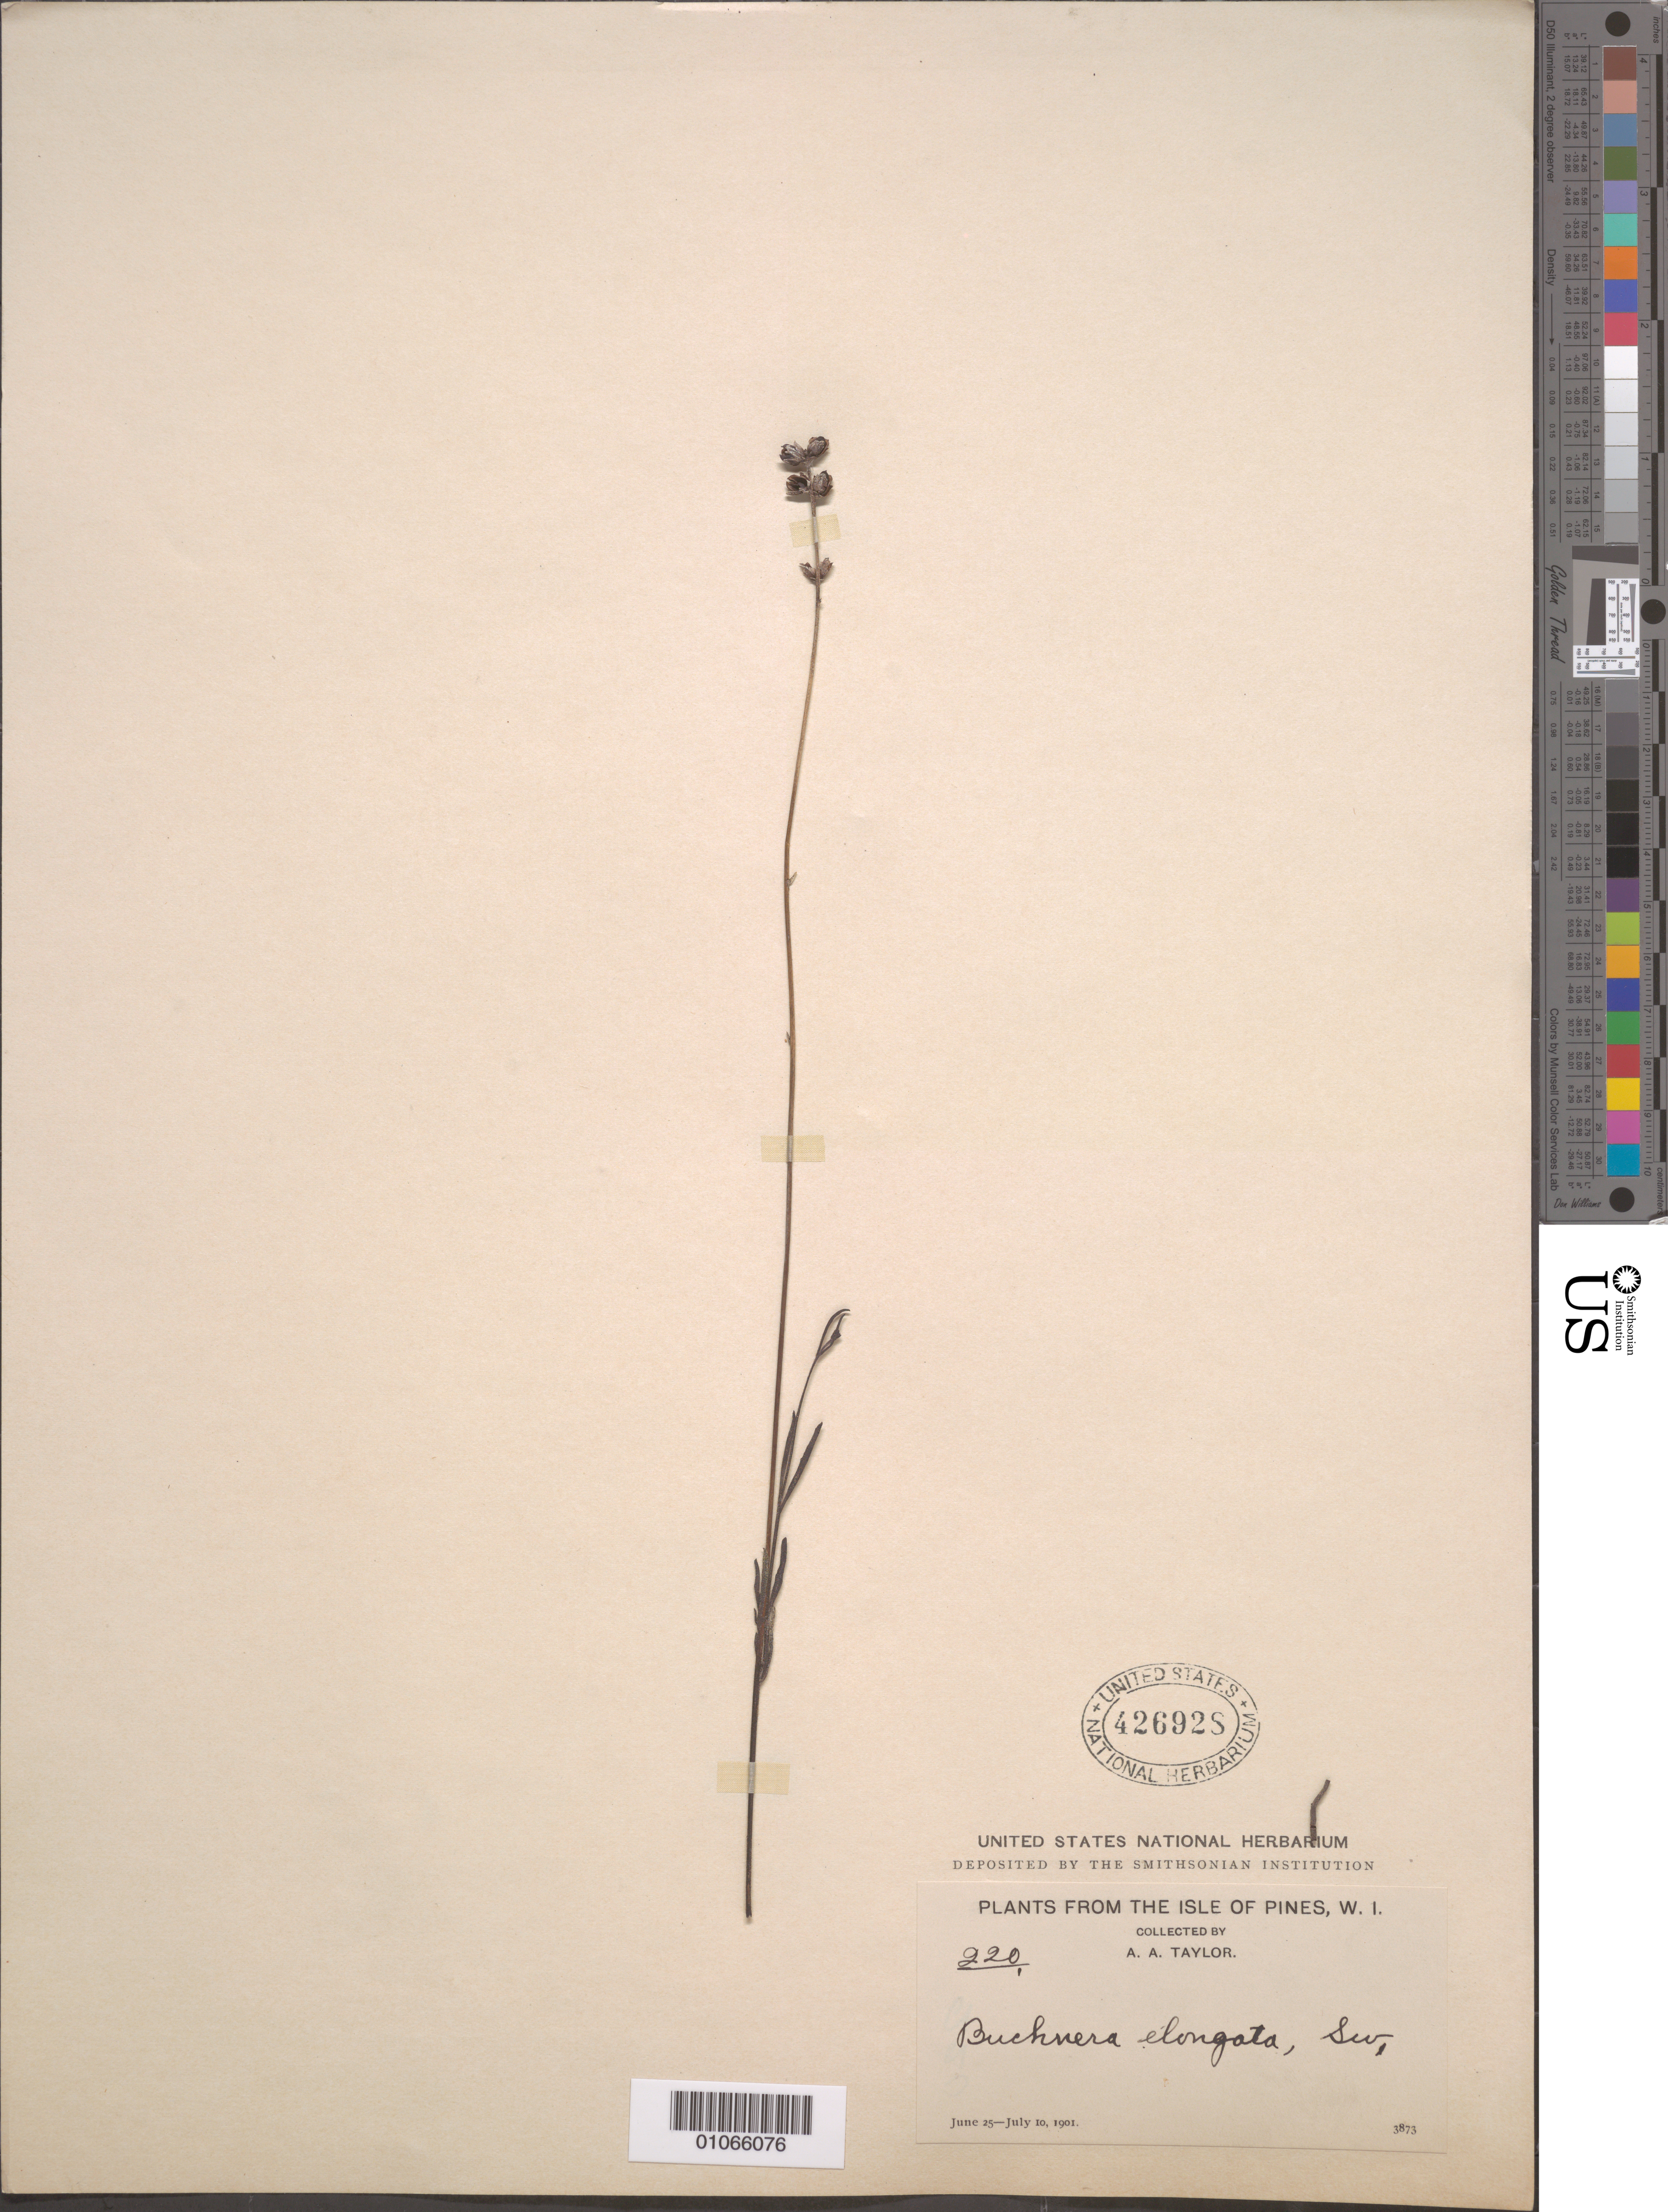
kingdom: Plantae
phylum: Tracheophyta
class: Magnoliopsida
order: Lamiales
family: Orobanchaceae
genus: Buchnera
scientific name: Buchnera elongata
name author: Sw.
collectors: A. A. Taylor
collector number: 220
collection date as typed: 25 Jun 1901 to 10 Jul 1901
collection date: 1901-06-25/1901-07-10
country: Cuba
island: Isla de la Juventud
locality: Isle of Pines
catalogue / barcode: US 426928